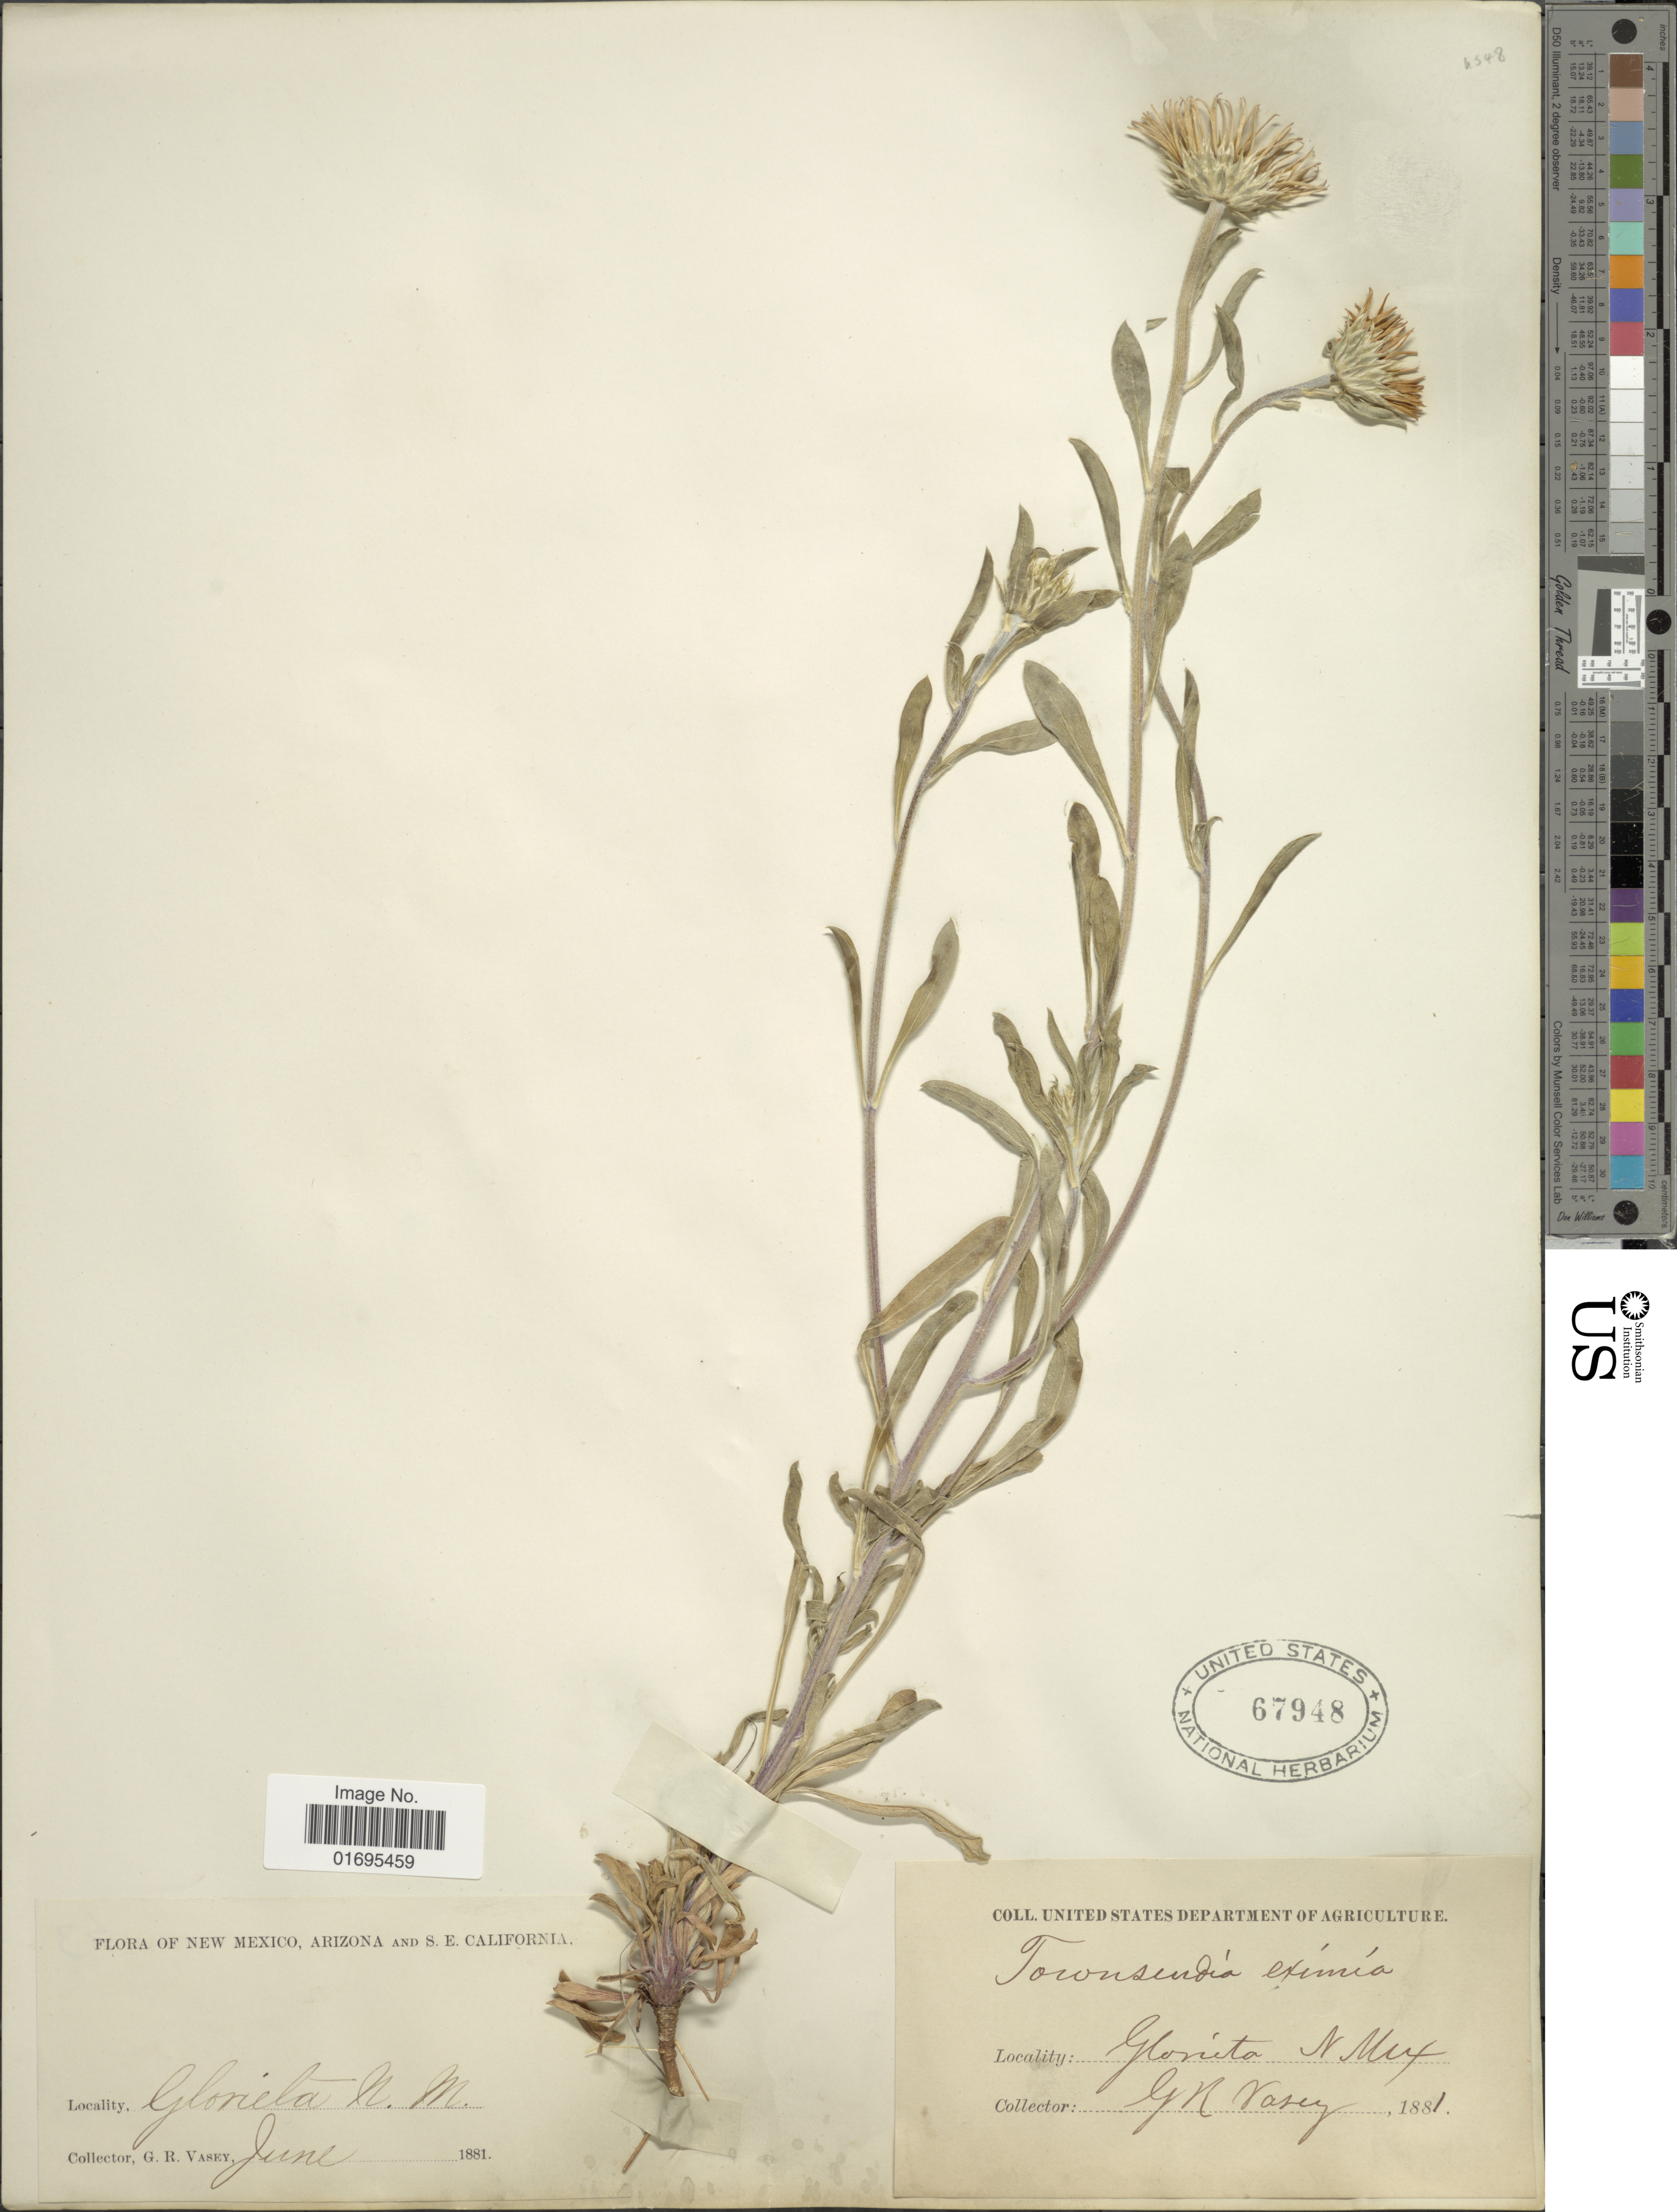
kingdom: Plantae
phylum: Tracheophyta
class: Magnoliopsida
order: Asterales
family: Asteraceae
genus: Townsendia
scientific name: Townsendia eximia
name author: A. Gray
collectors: G. R. Vasey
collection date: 1881-06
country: United States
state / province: New Mexico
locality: Glorieta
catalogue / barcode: US 67948